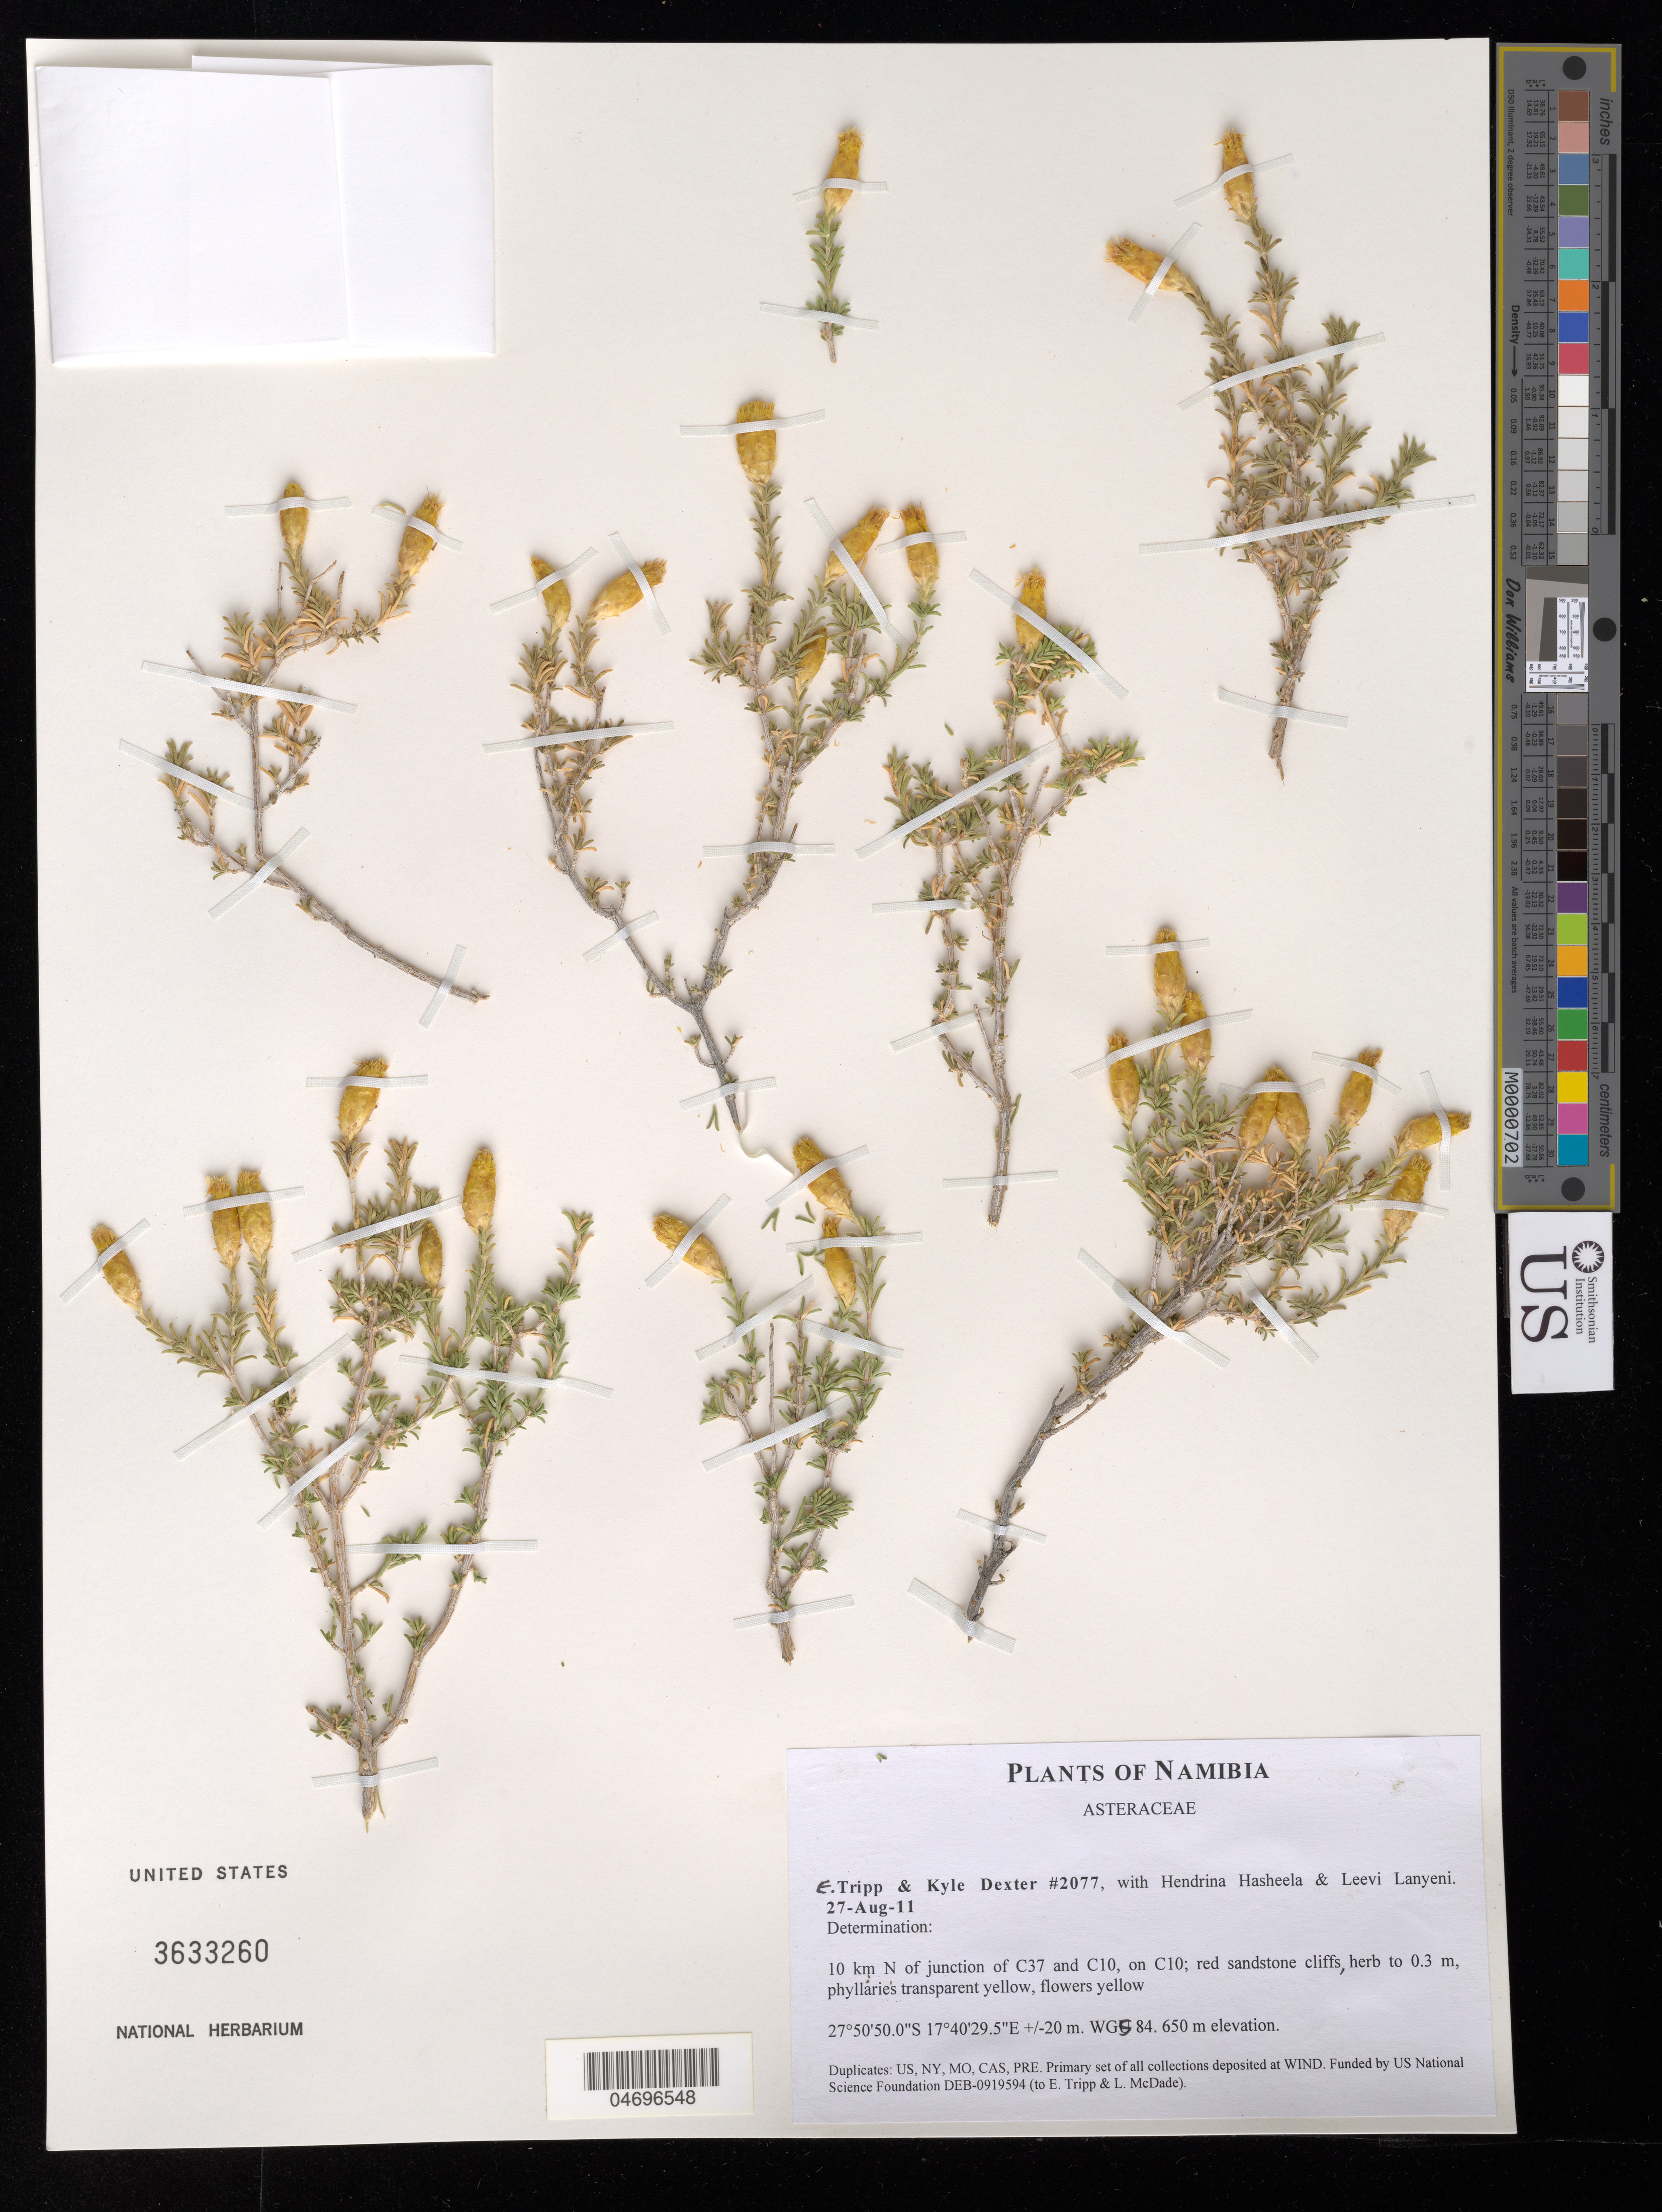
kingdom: Plantae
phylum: Tracheophyta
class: Magnoliopsida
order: Asterales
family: Asteraceae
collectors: E. Tripp, K. Dexter, H. Hasheela & L. Lanyeni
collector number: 2077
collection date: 2011-08-27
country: Namibia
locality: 10 km N of junction of C37 and C10, on C10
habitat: red sandstone cliffs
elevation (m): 650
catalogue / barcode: US 3633260